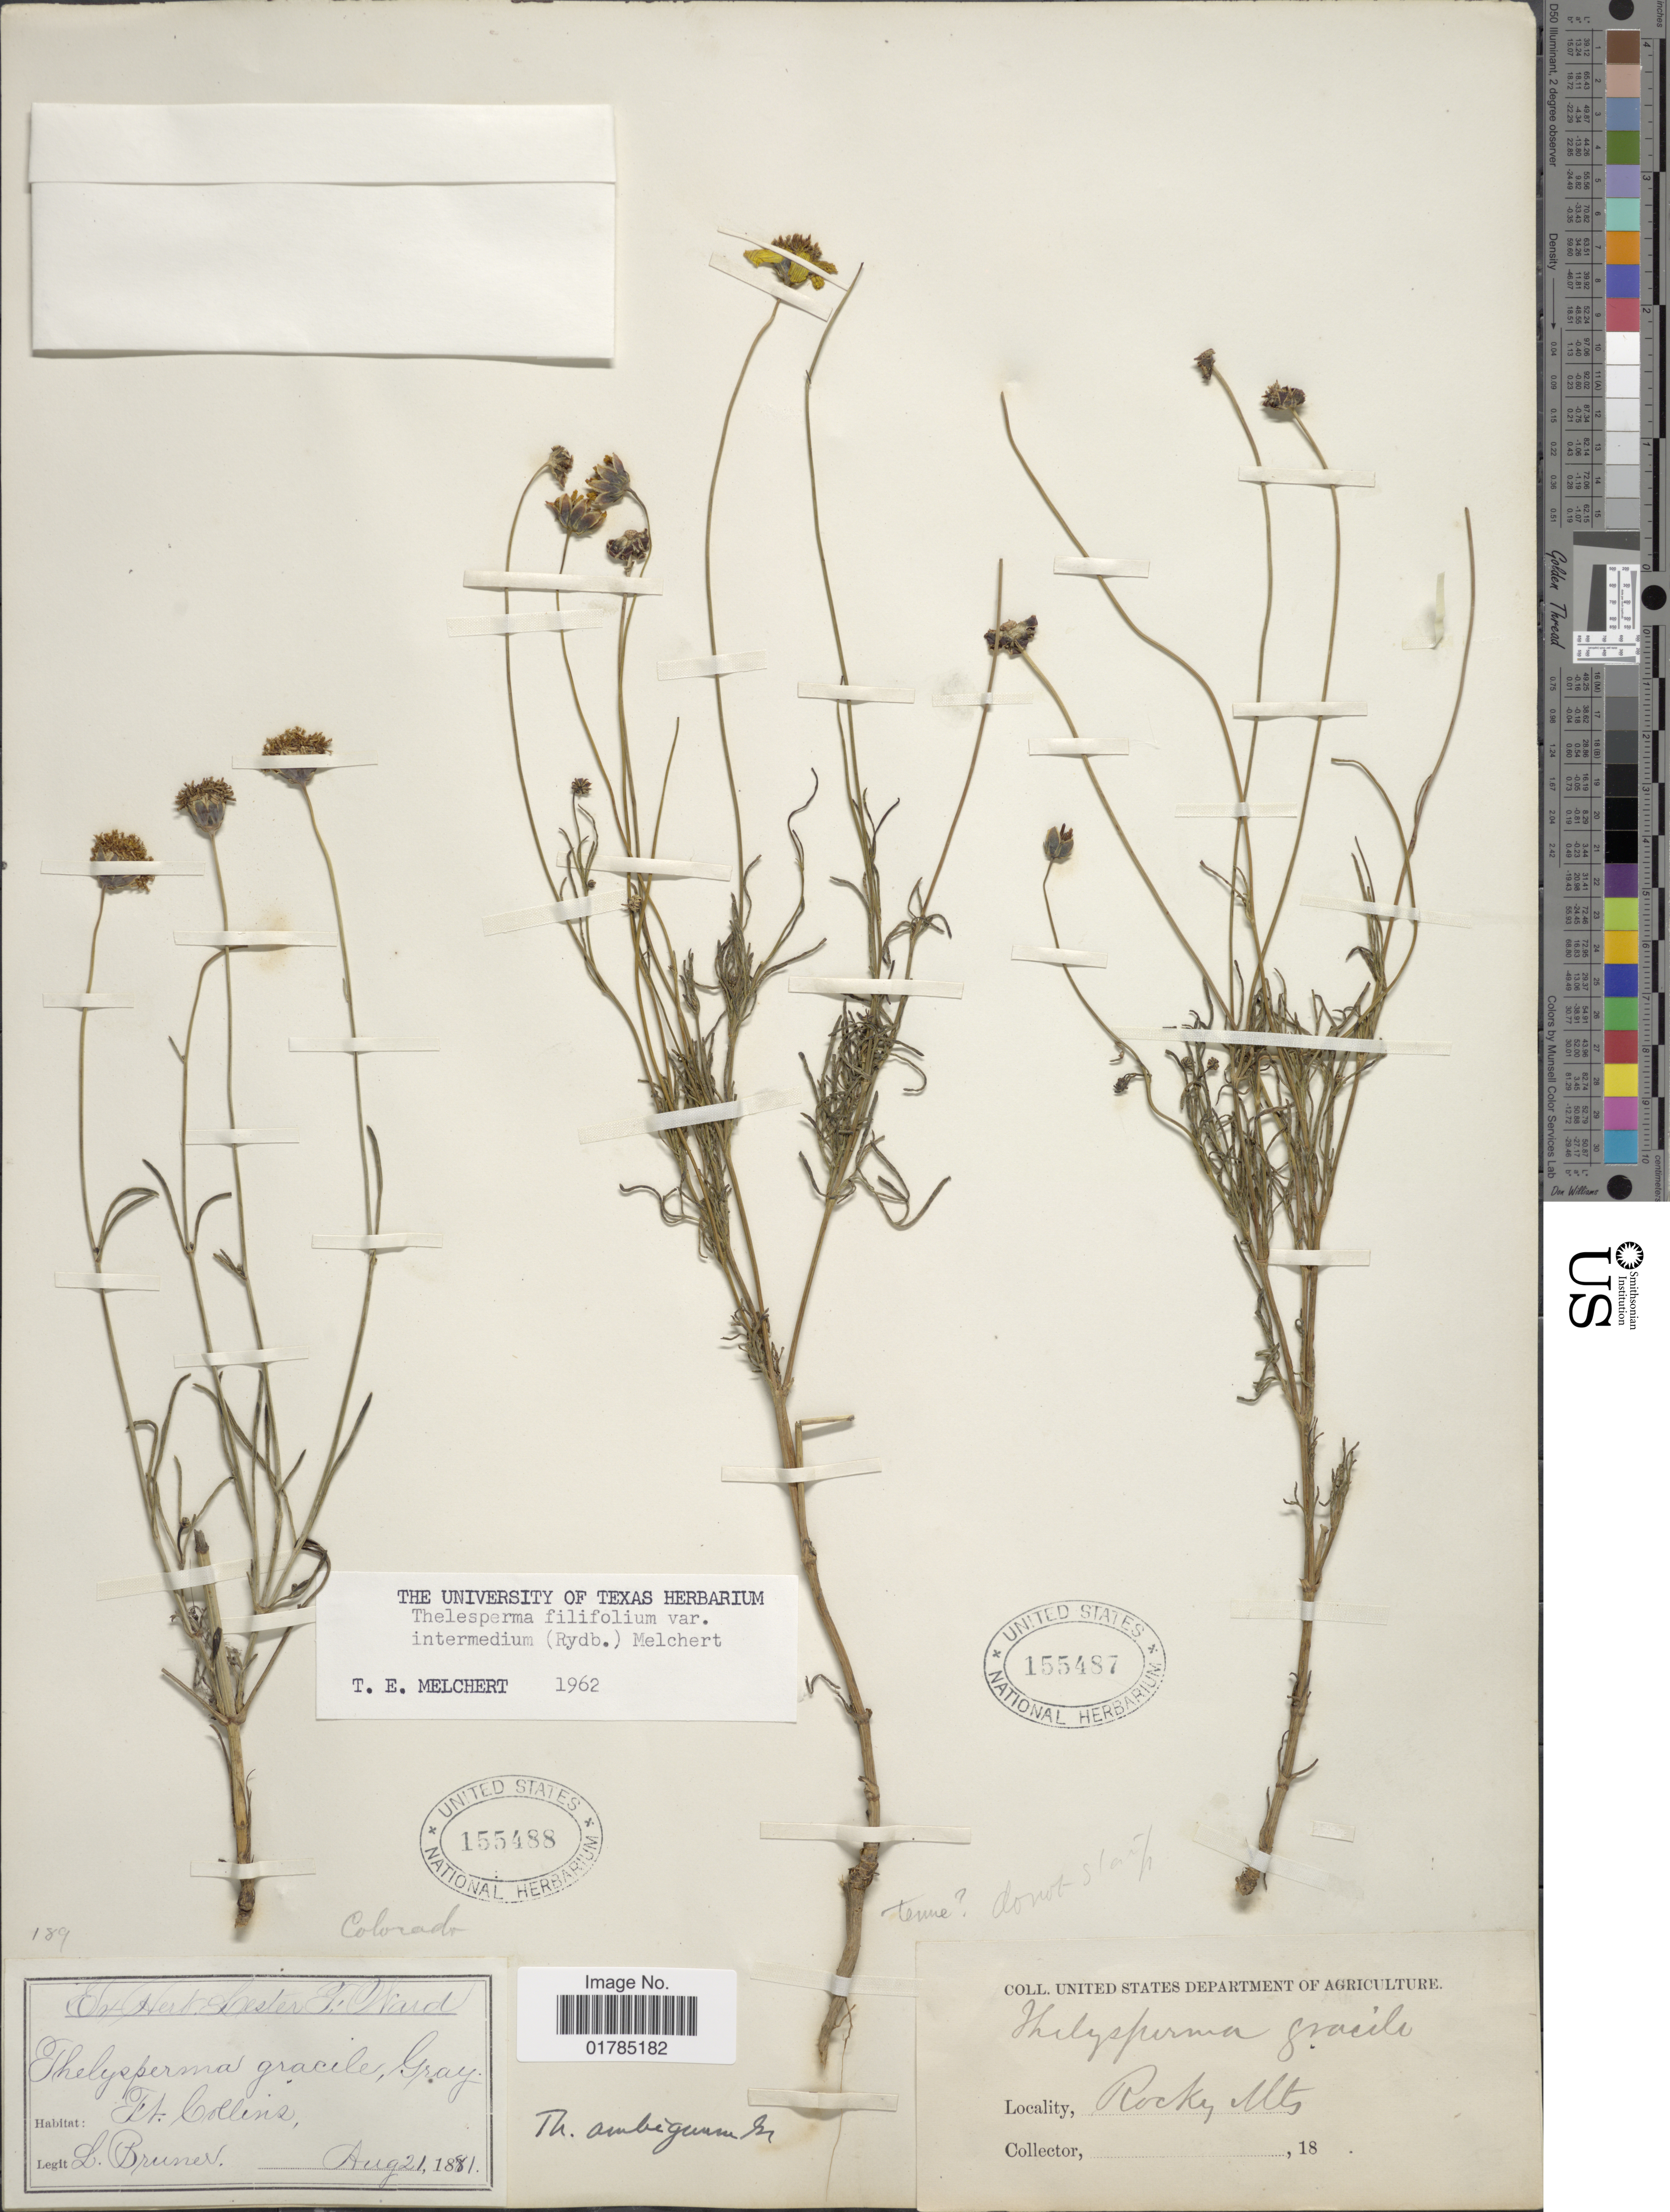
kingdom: Plantae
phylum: Tracheophyta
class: Magnoliopsida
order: Asterales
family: Asteraceae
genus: Thelesperma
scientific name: Thelesperma filifolium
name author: (Hook.) A. Gray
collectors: United States Department of Agriculture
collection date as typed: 18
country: United States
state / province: Colorado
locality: Rocky Mts.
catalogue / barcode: US 155487-2